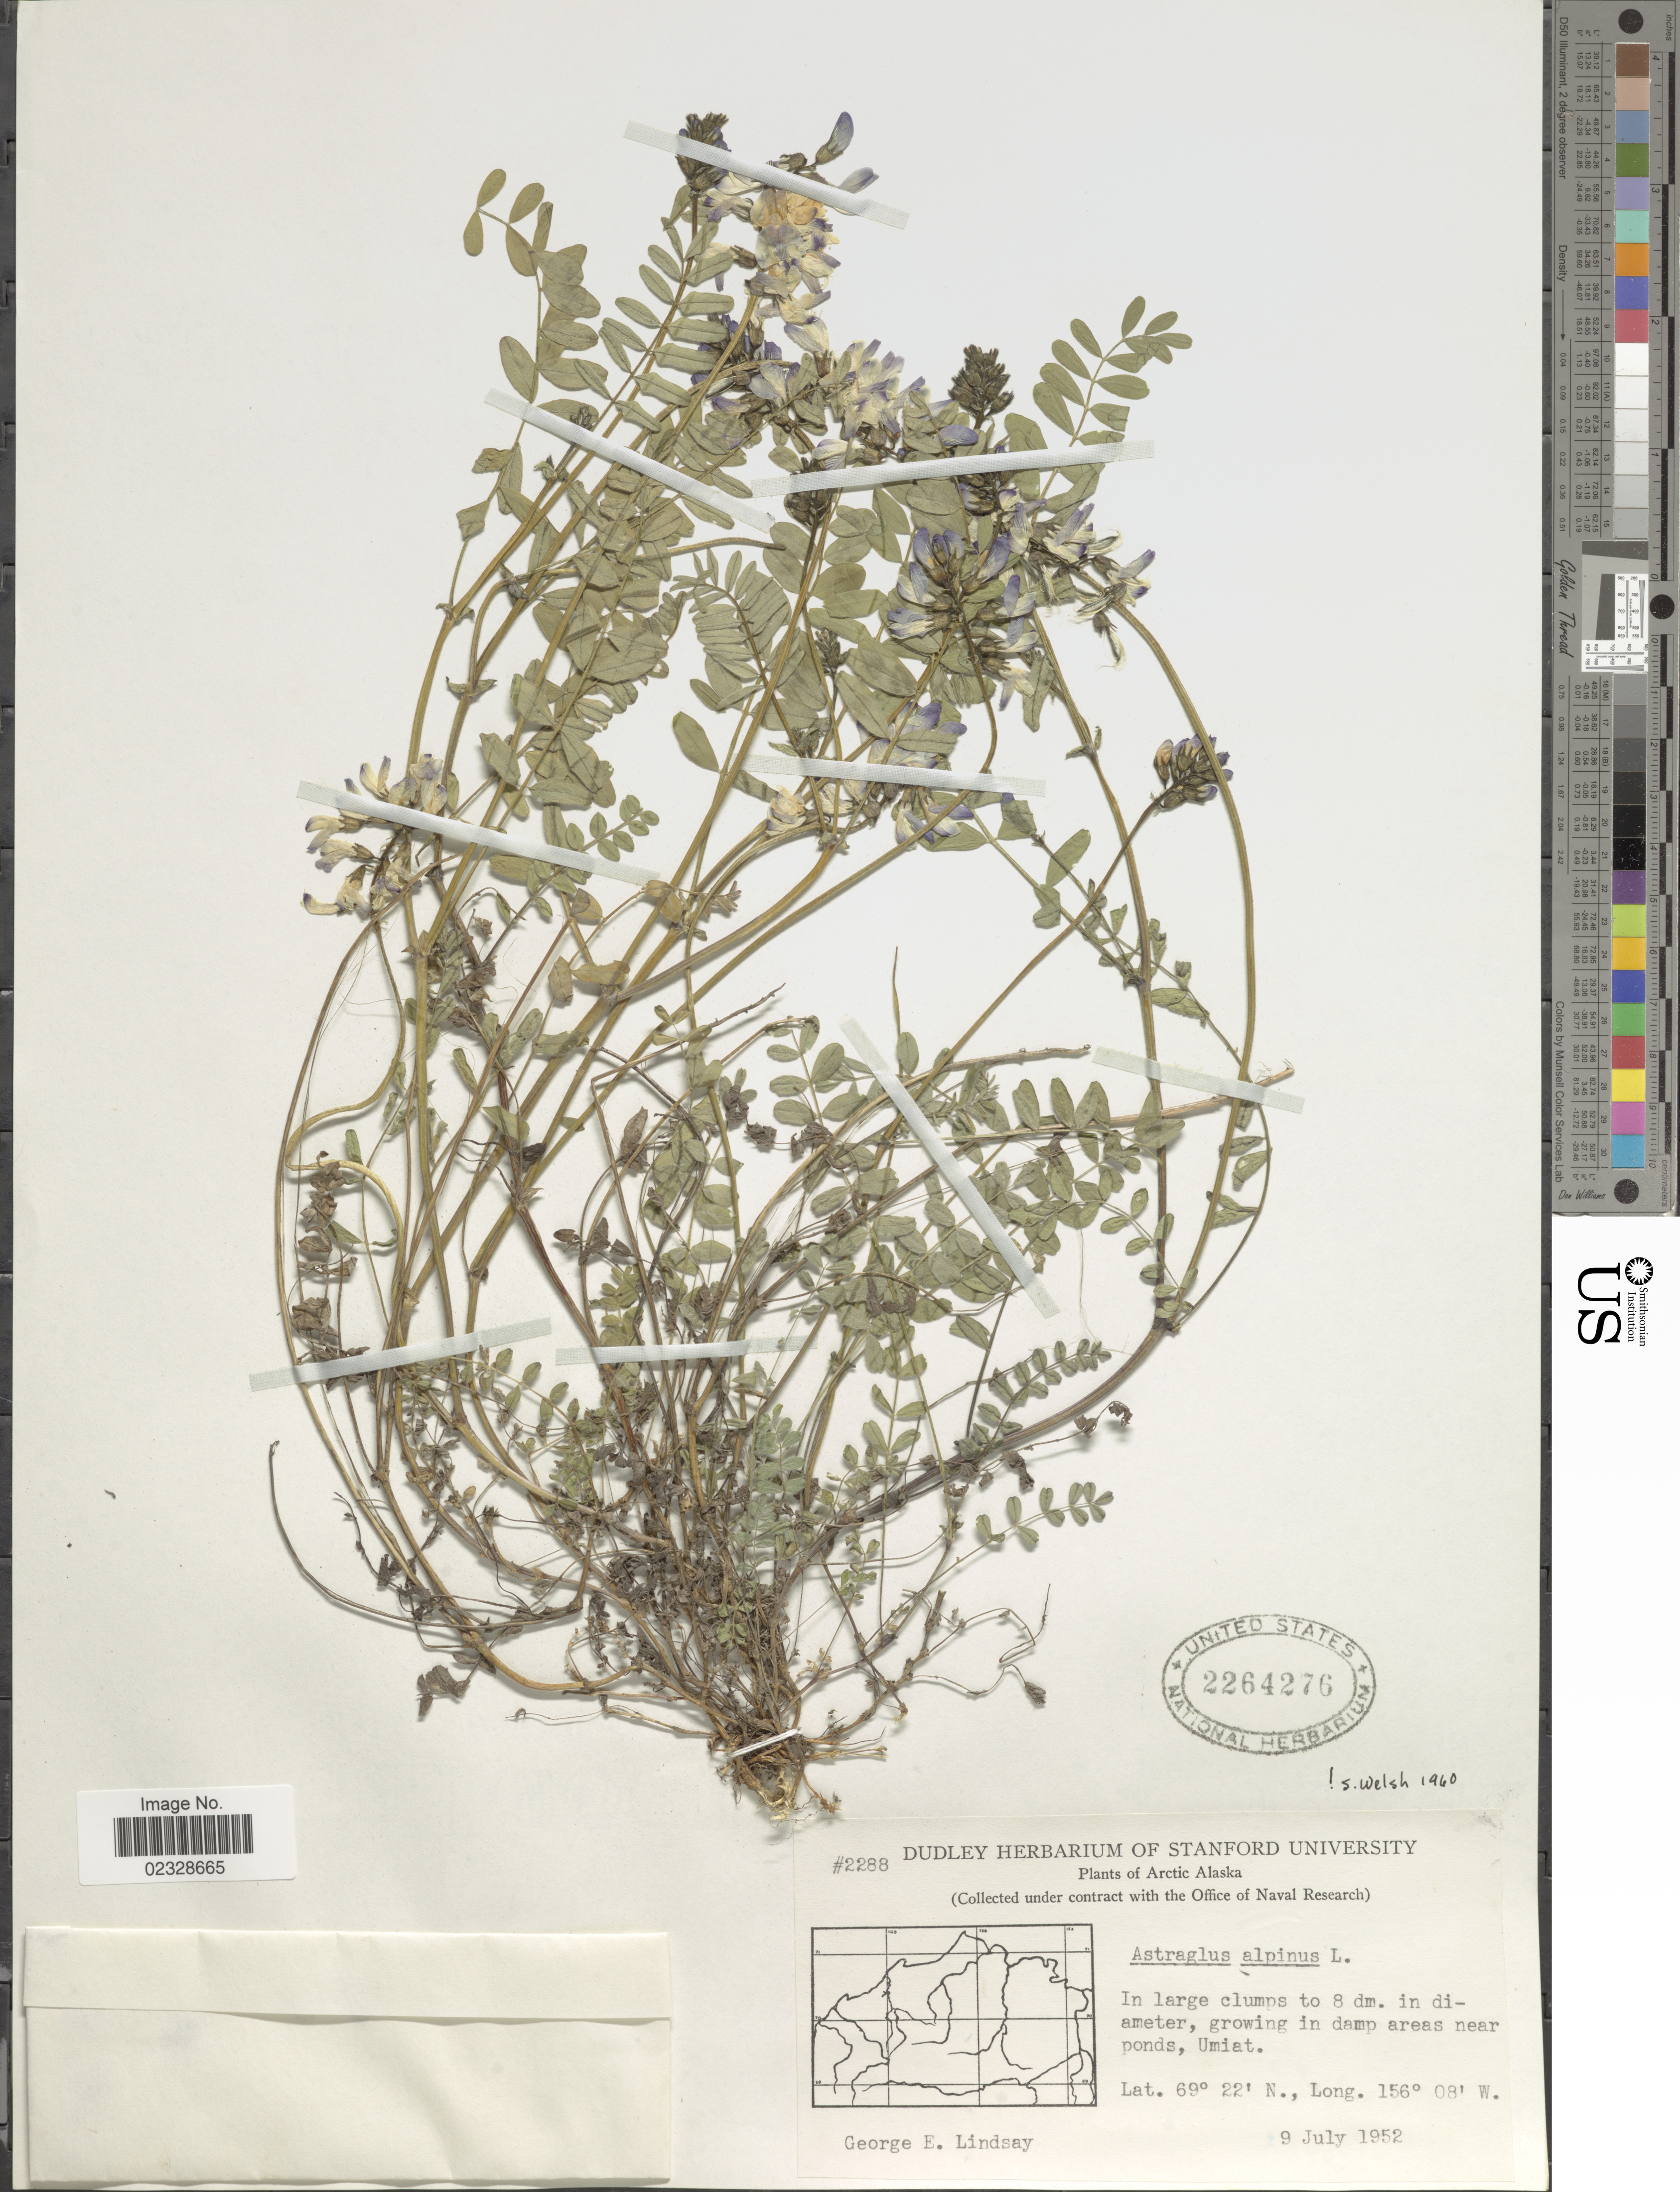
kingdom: Plantae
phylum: Tracheophyta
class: Magnoliopsida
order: Fabales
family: Fabaceae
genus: Astragalus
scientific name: Astragalus alpinus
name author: L.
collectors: G. Lindsay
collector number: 2288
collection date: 1952-07-09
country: United States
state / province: Alaska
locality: Arctic Alaska, Umiat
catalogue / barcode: US 2264276